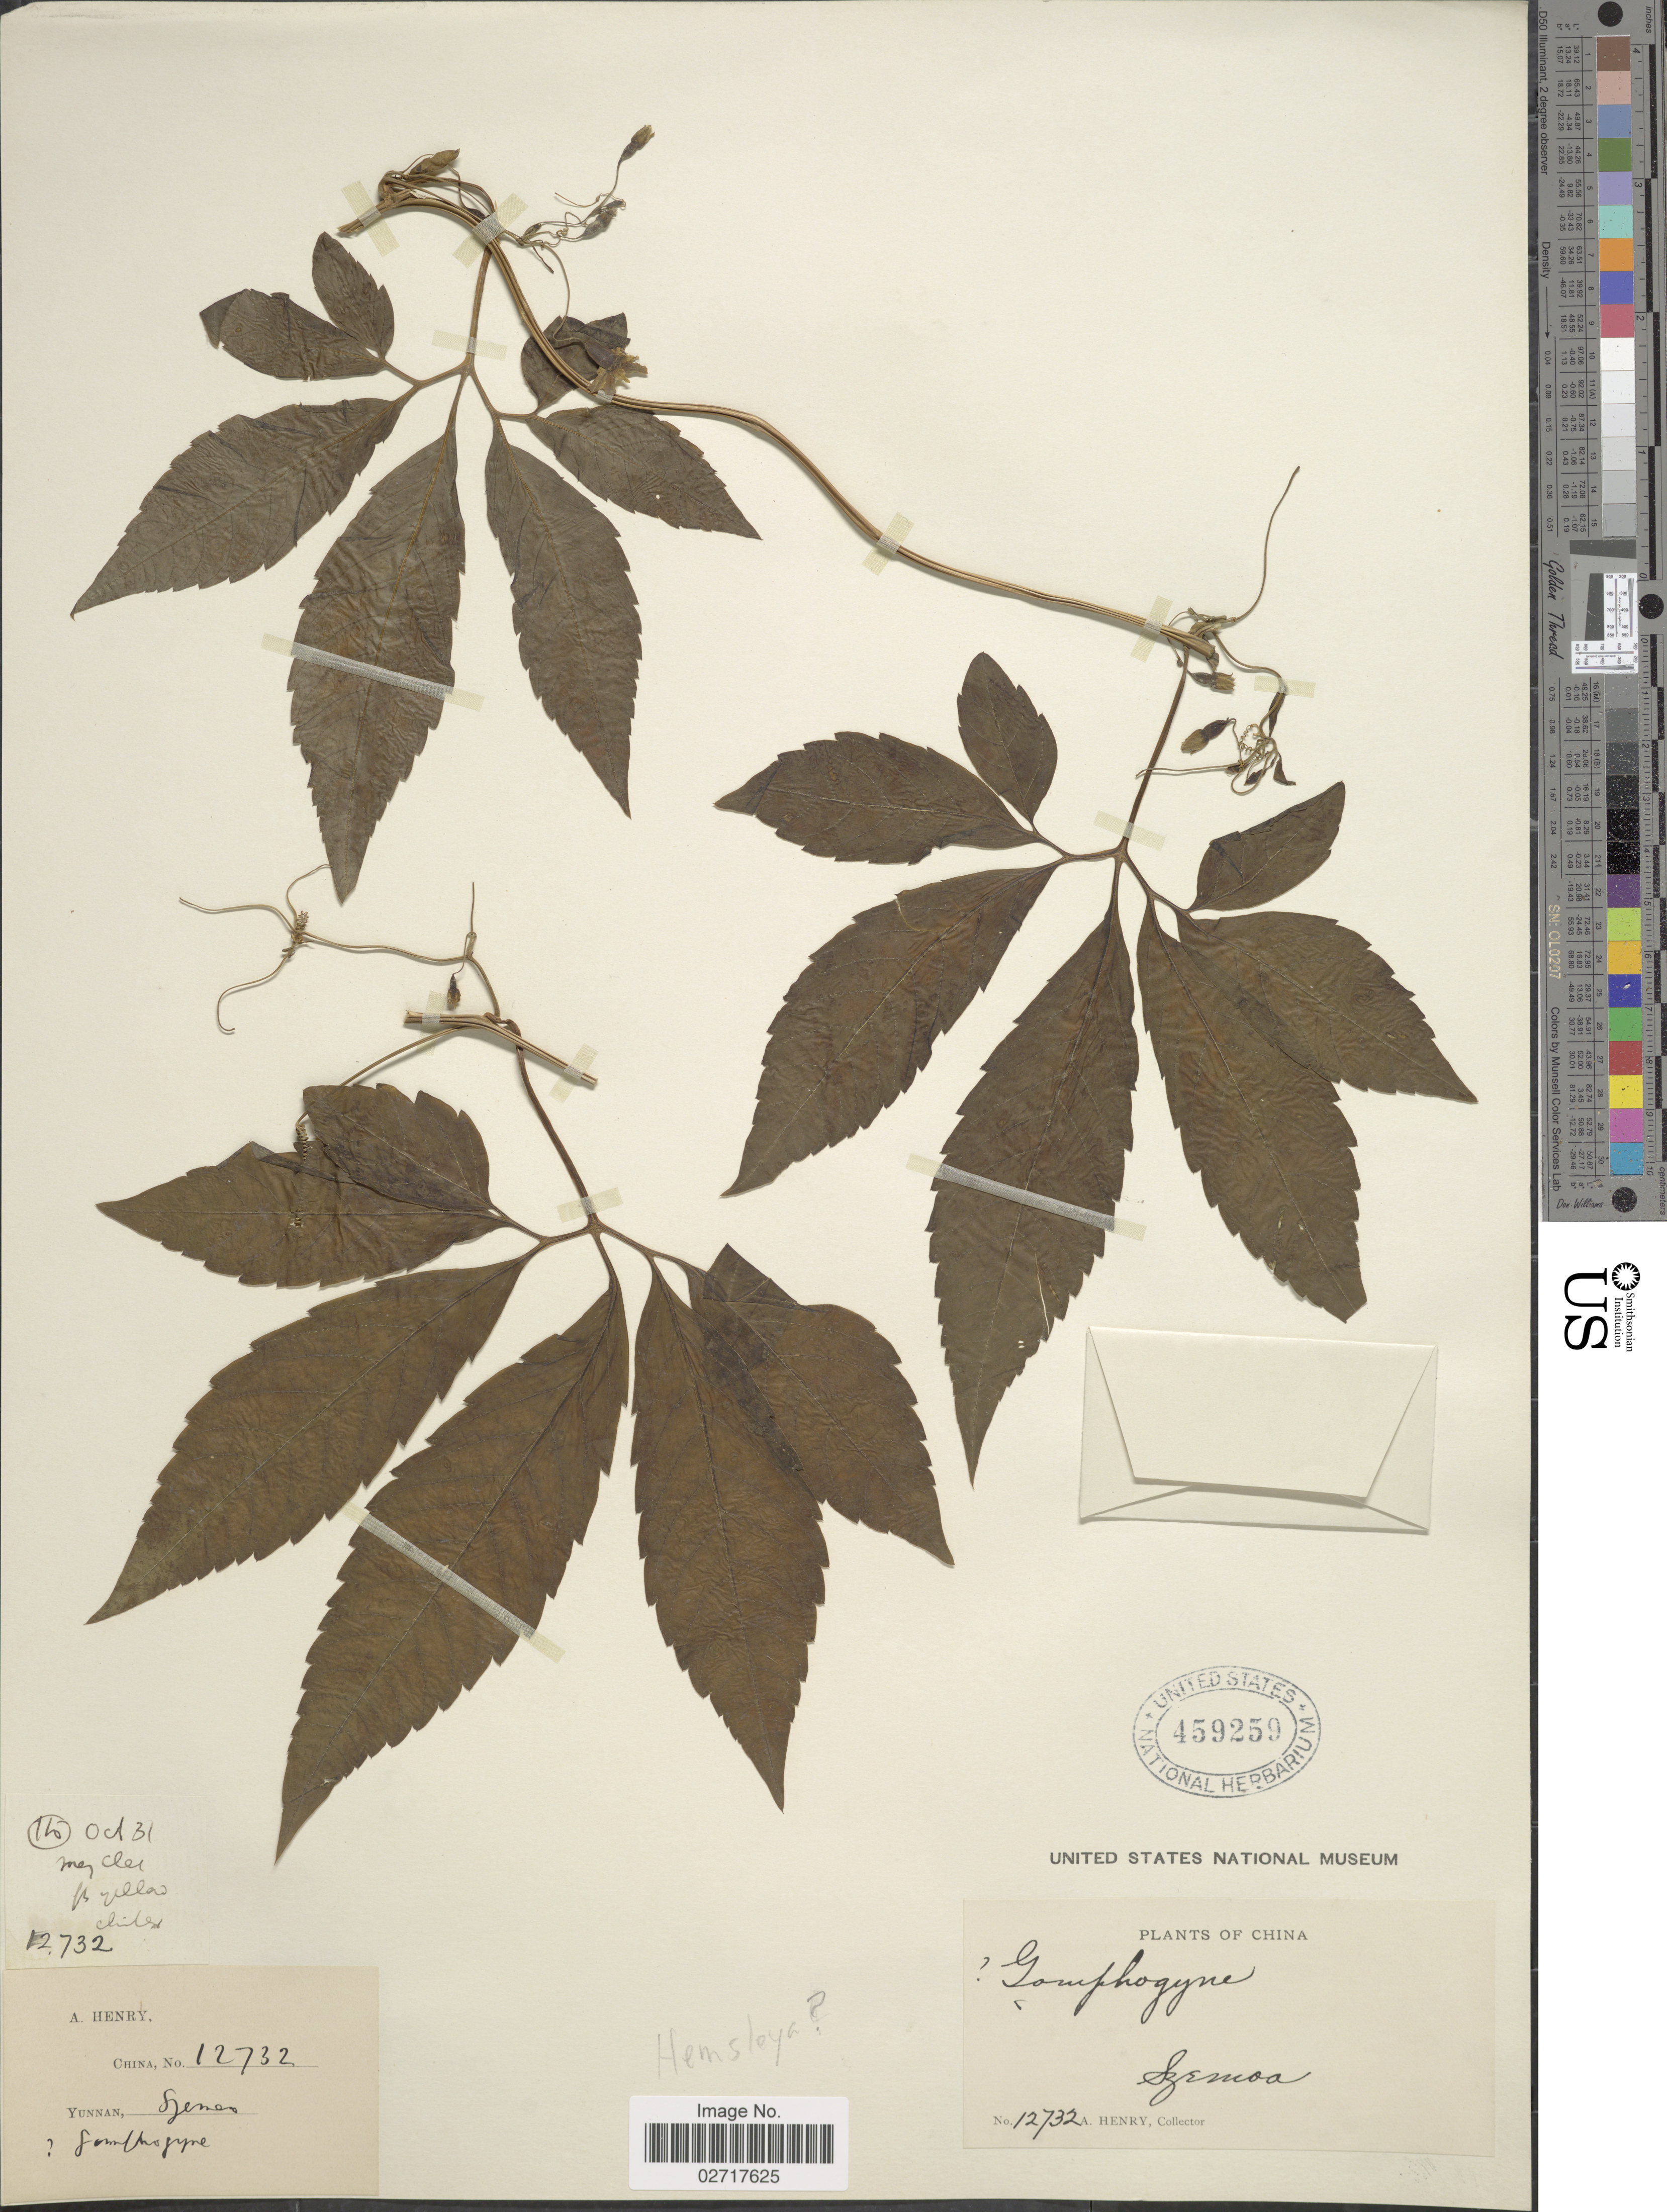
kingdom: Plantae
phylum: Tracheophyta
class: Magnoliopsida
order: Cucurbitales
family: Cucurbitaceae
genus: Hemsleya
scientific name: Hemsleya sp.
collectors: A. Henry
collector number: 12732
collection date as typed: Transcribed d/m/y: /10/31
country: China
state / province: Yunnan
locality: Szemoa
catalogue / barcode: US 459259